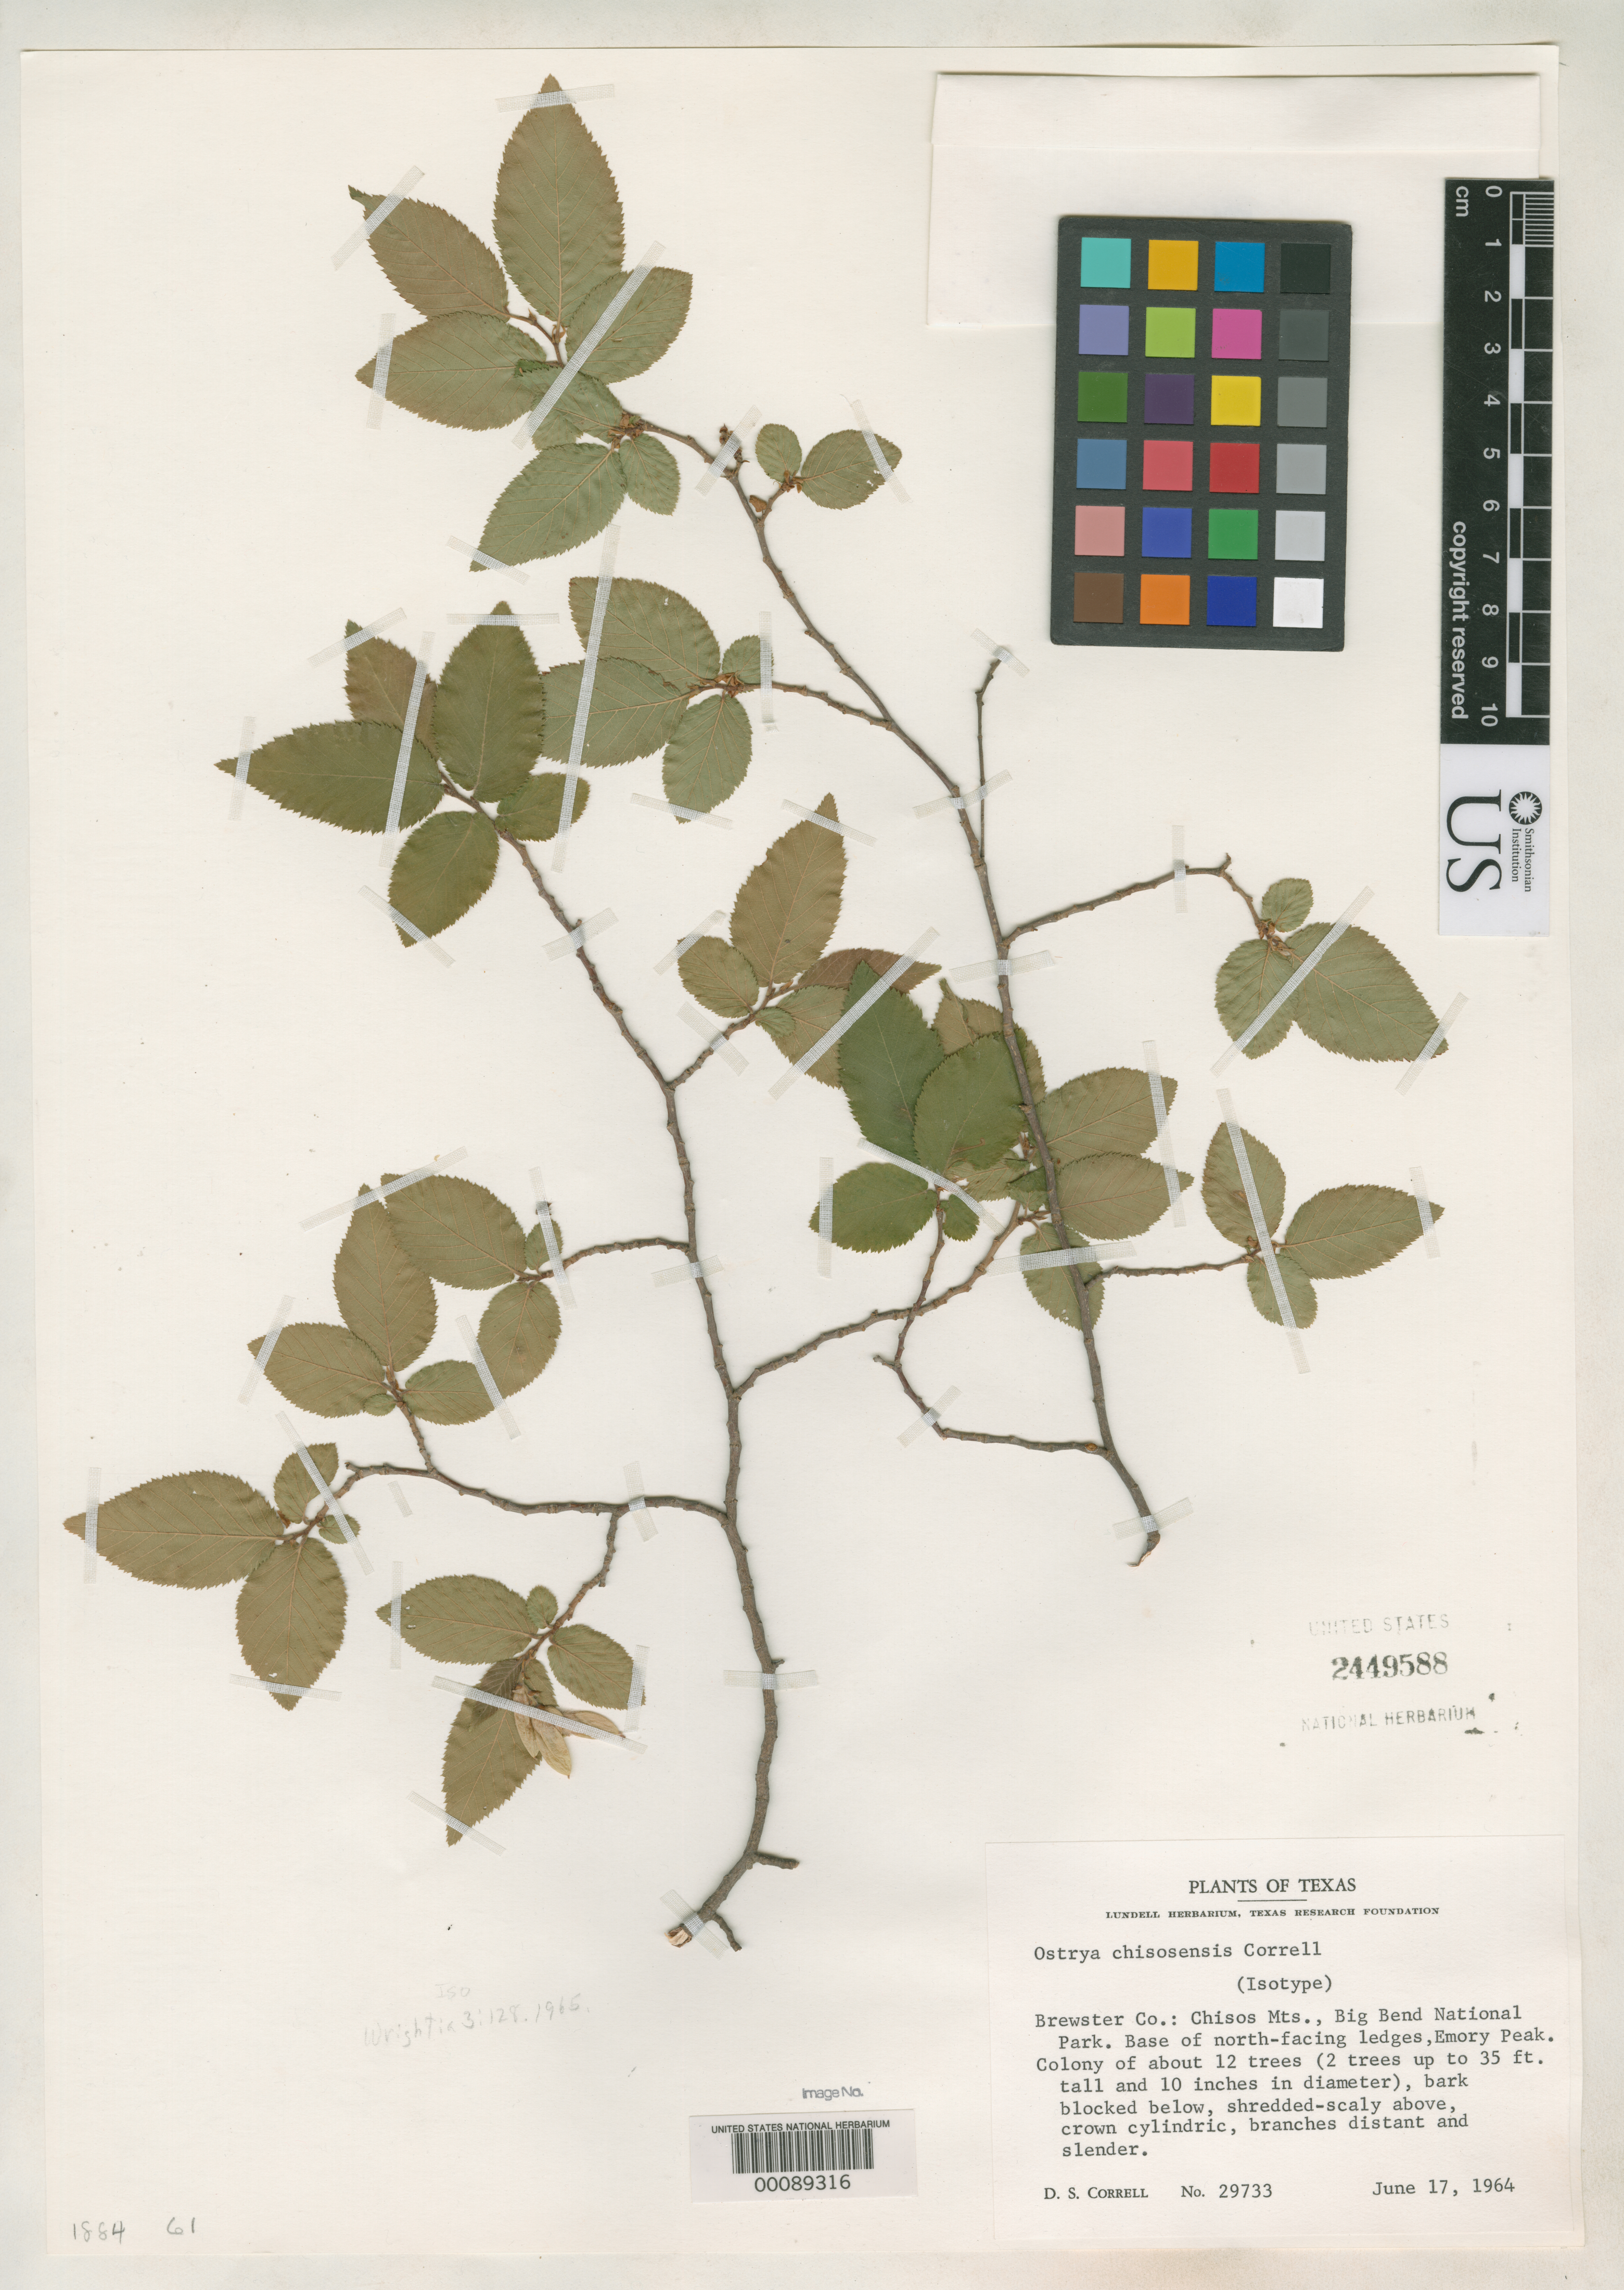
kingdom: Plantae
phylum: Tracheophyta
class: Magnoliopsida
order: Fagales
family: Betulaceae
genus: Ostrya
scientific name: Ostrya chisosensis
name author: Correll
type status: Isotype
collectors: D. S. Correll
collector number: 29733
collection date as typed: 17 Jun 1964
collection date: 1964-06-17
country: United States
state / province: Texas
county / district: Brewster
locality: Big Bend Natl. Park, Emory Peak.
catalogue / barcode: US 2449588